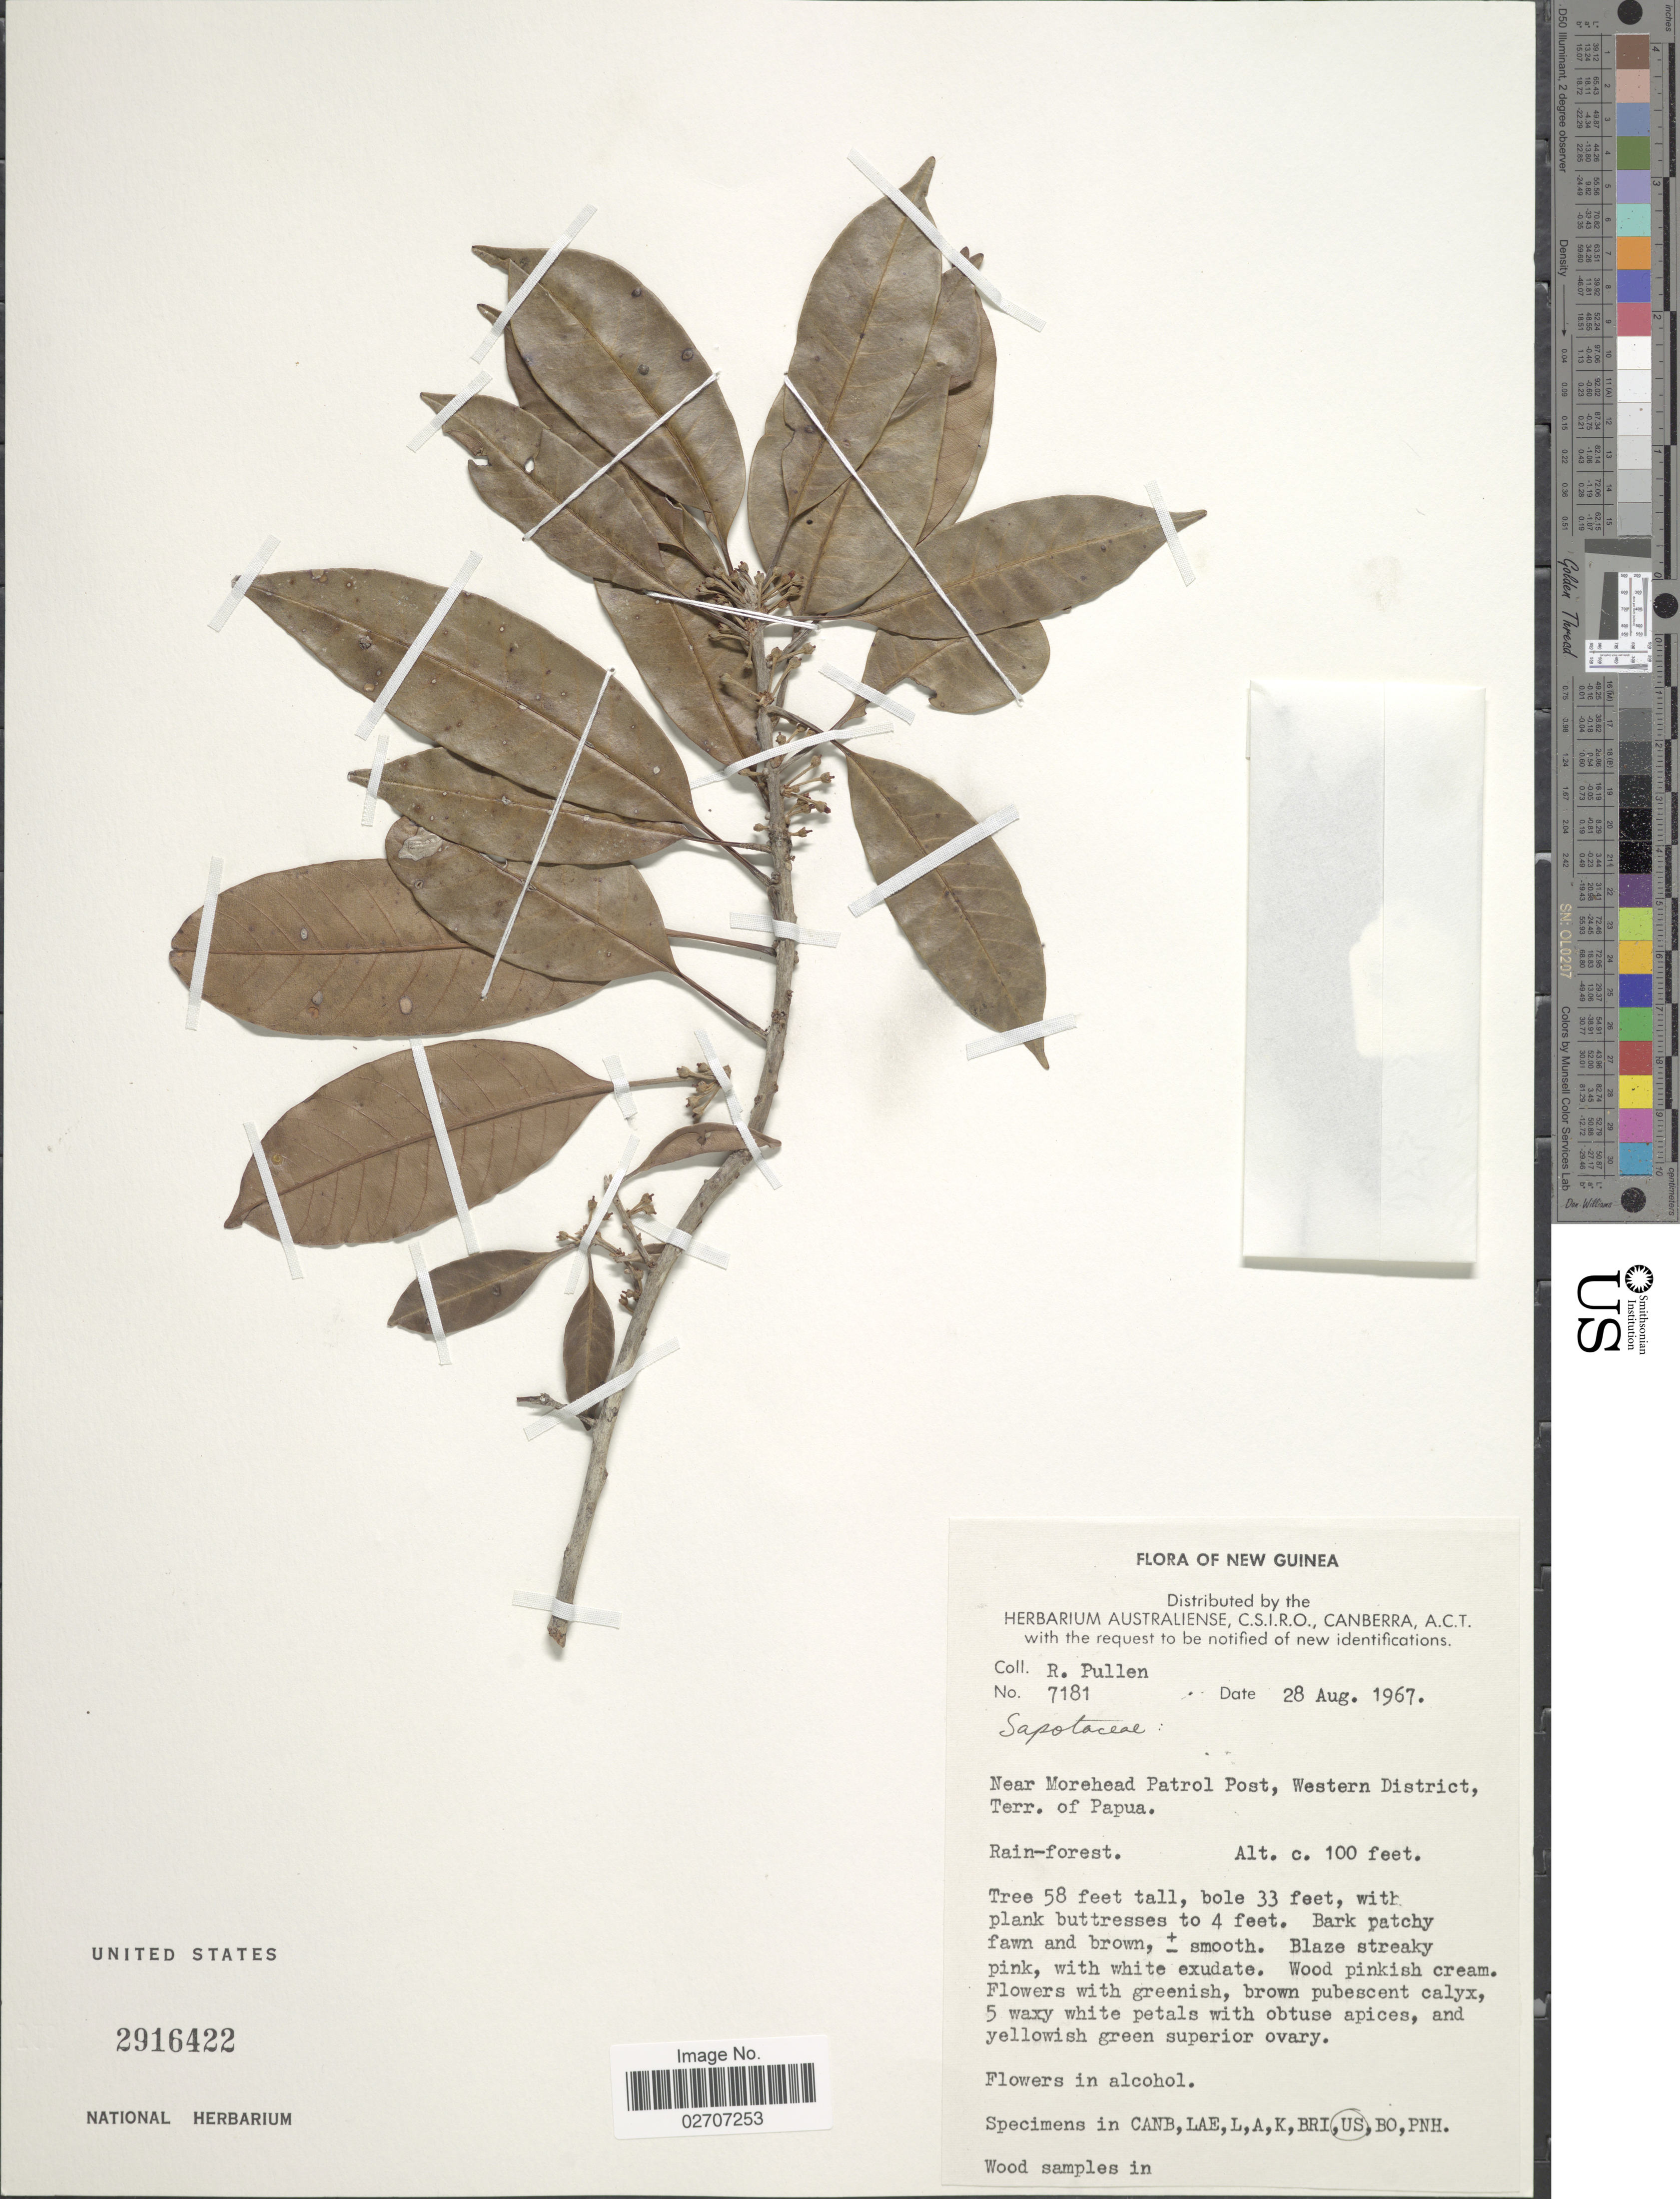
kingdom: Plantae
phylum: Tracheophyta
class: Magnoliopsida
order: Ericales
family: Sapotaceae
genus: Pleioluma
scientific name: Pleioluma microcarpa (Burck) Swenson, K. Do & Lepschi, ined.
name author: (Burck) Swenson & Lepschi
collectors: R. Pullen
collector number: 7181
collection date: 1967-08-28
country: Papua New Guinea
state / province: Manus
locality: New Guinea, Near Morehead Patrol Post, Western District, Terr. of Papua.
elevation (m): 30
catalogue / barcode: US 2916422